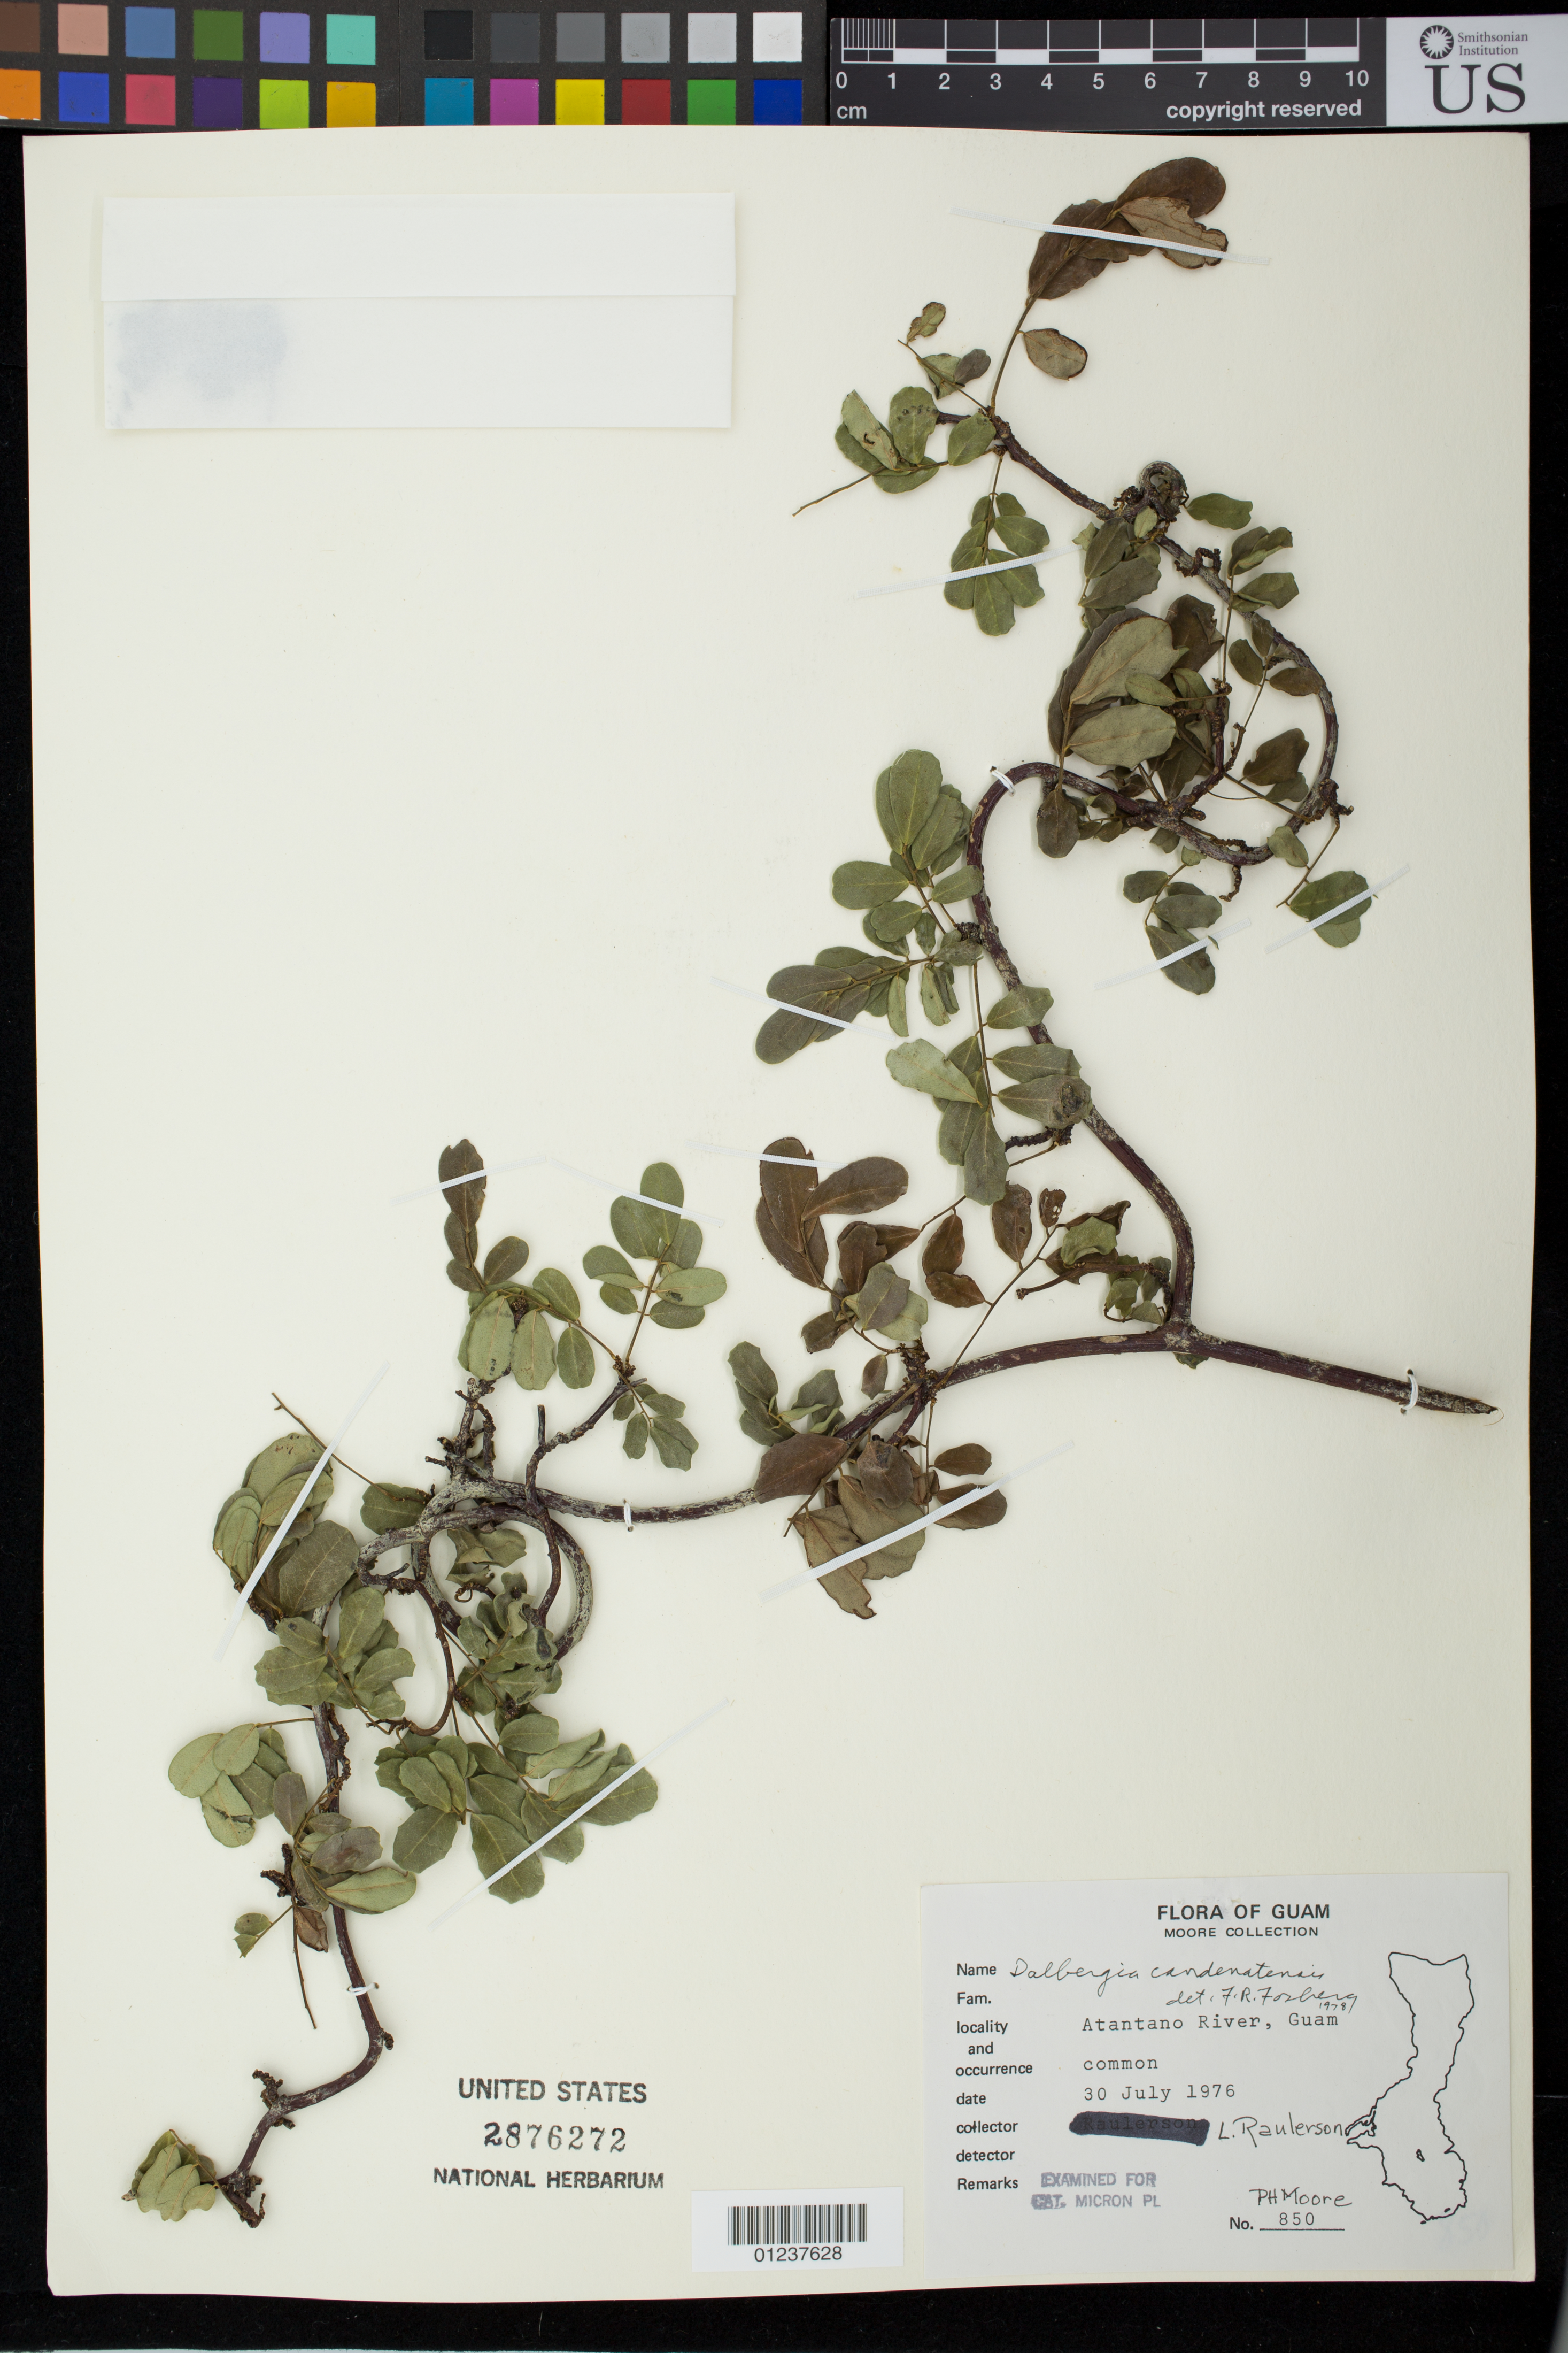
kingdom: Plantae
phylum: Tracheophyta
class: Magnoliopsida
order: Fabales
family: Fabaceae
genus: Dalbergia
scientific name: Dalbergia candenatensis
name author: (Dennst.) Pr.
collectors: L. Raulerson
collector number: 850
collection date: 1976-07-30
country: Guam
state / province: Santa Rita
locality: Atantano River.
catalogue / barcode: US 2876272